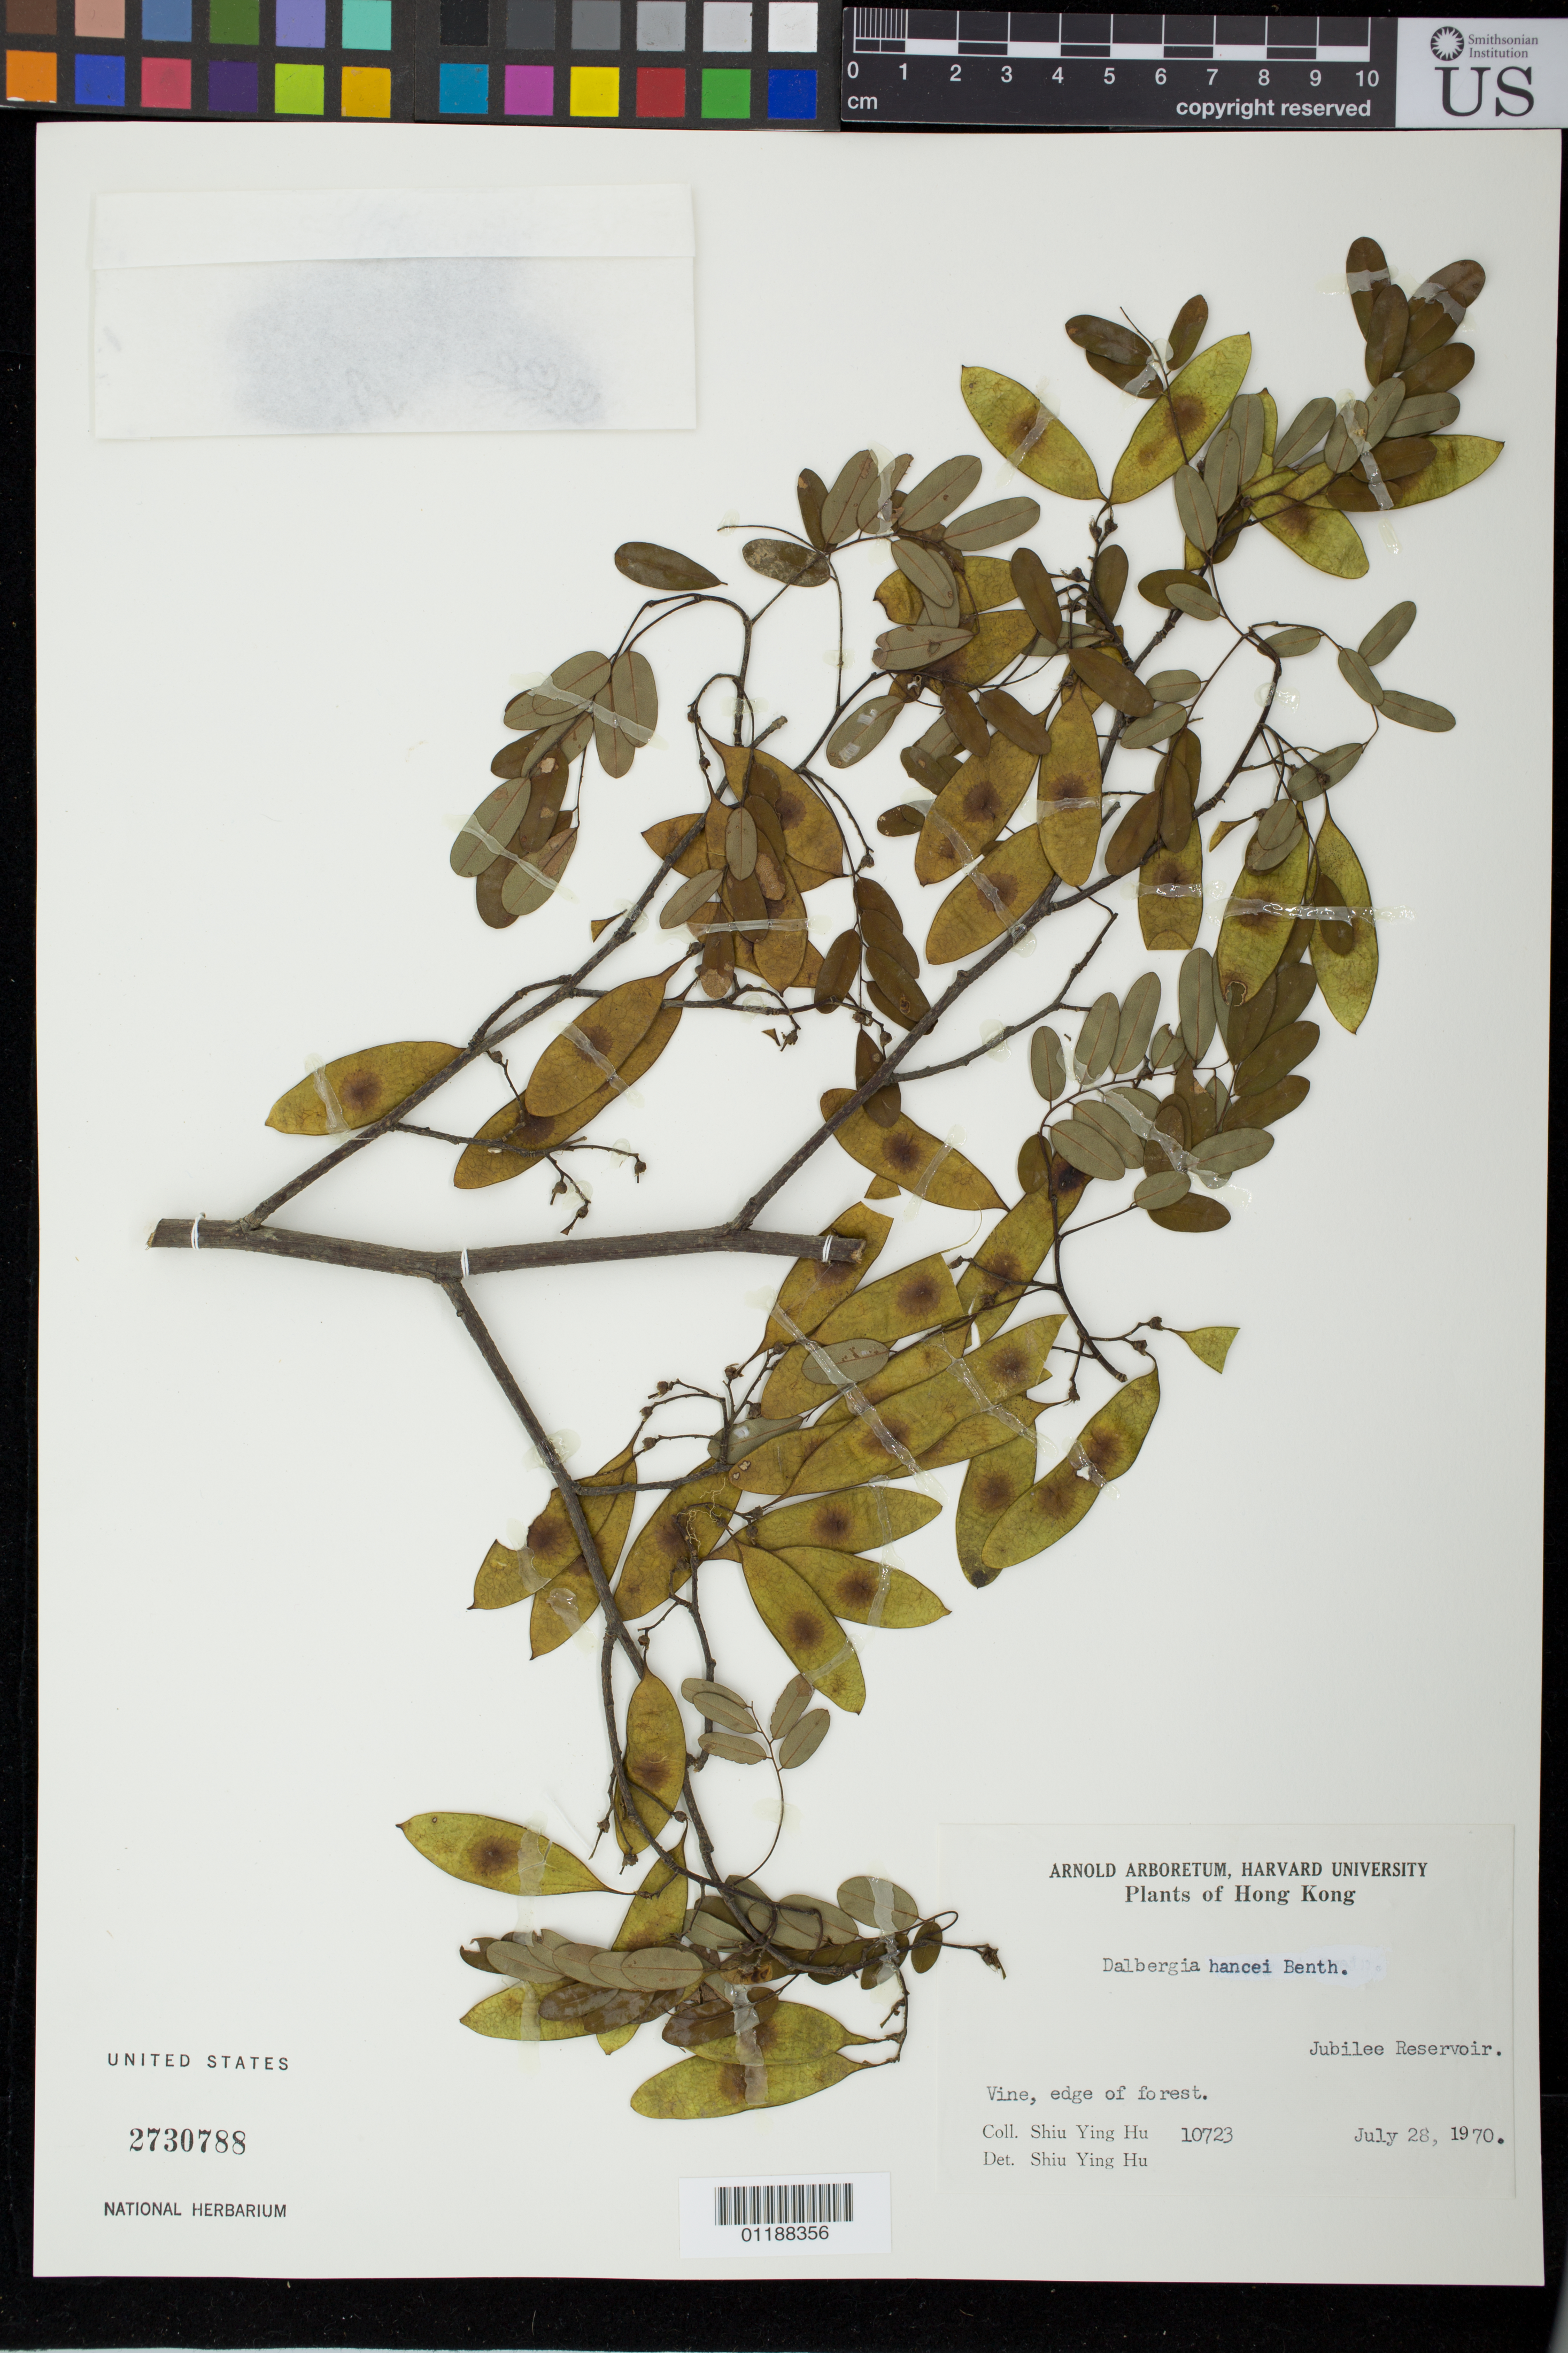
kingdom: Plantae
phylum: Tracheophyta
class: Magnoliopsida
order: Fabales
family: Fabaceae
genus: Dalbergia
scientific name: Dalbergia hancei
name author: Benth.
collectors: S. Y. Hu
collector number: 10723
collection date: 1970-07-28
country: China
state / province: Hong Kong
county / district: Central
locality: Jubilee Reservior.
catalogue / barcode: US 2730788